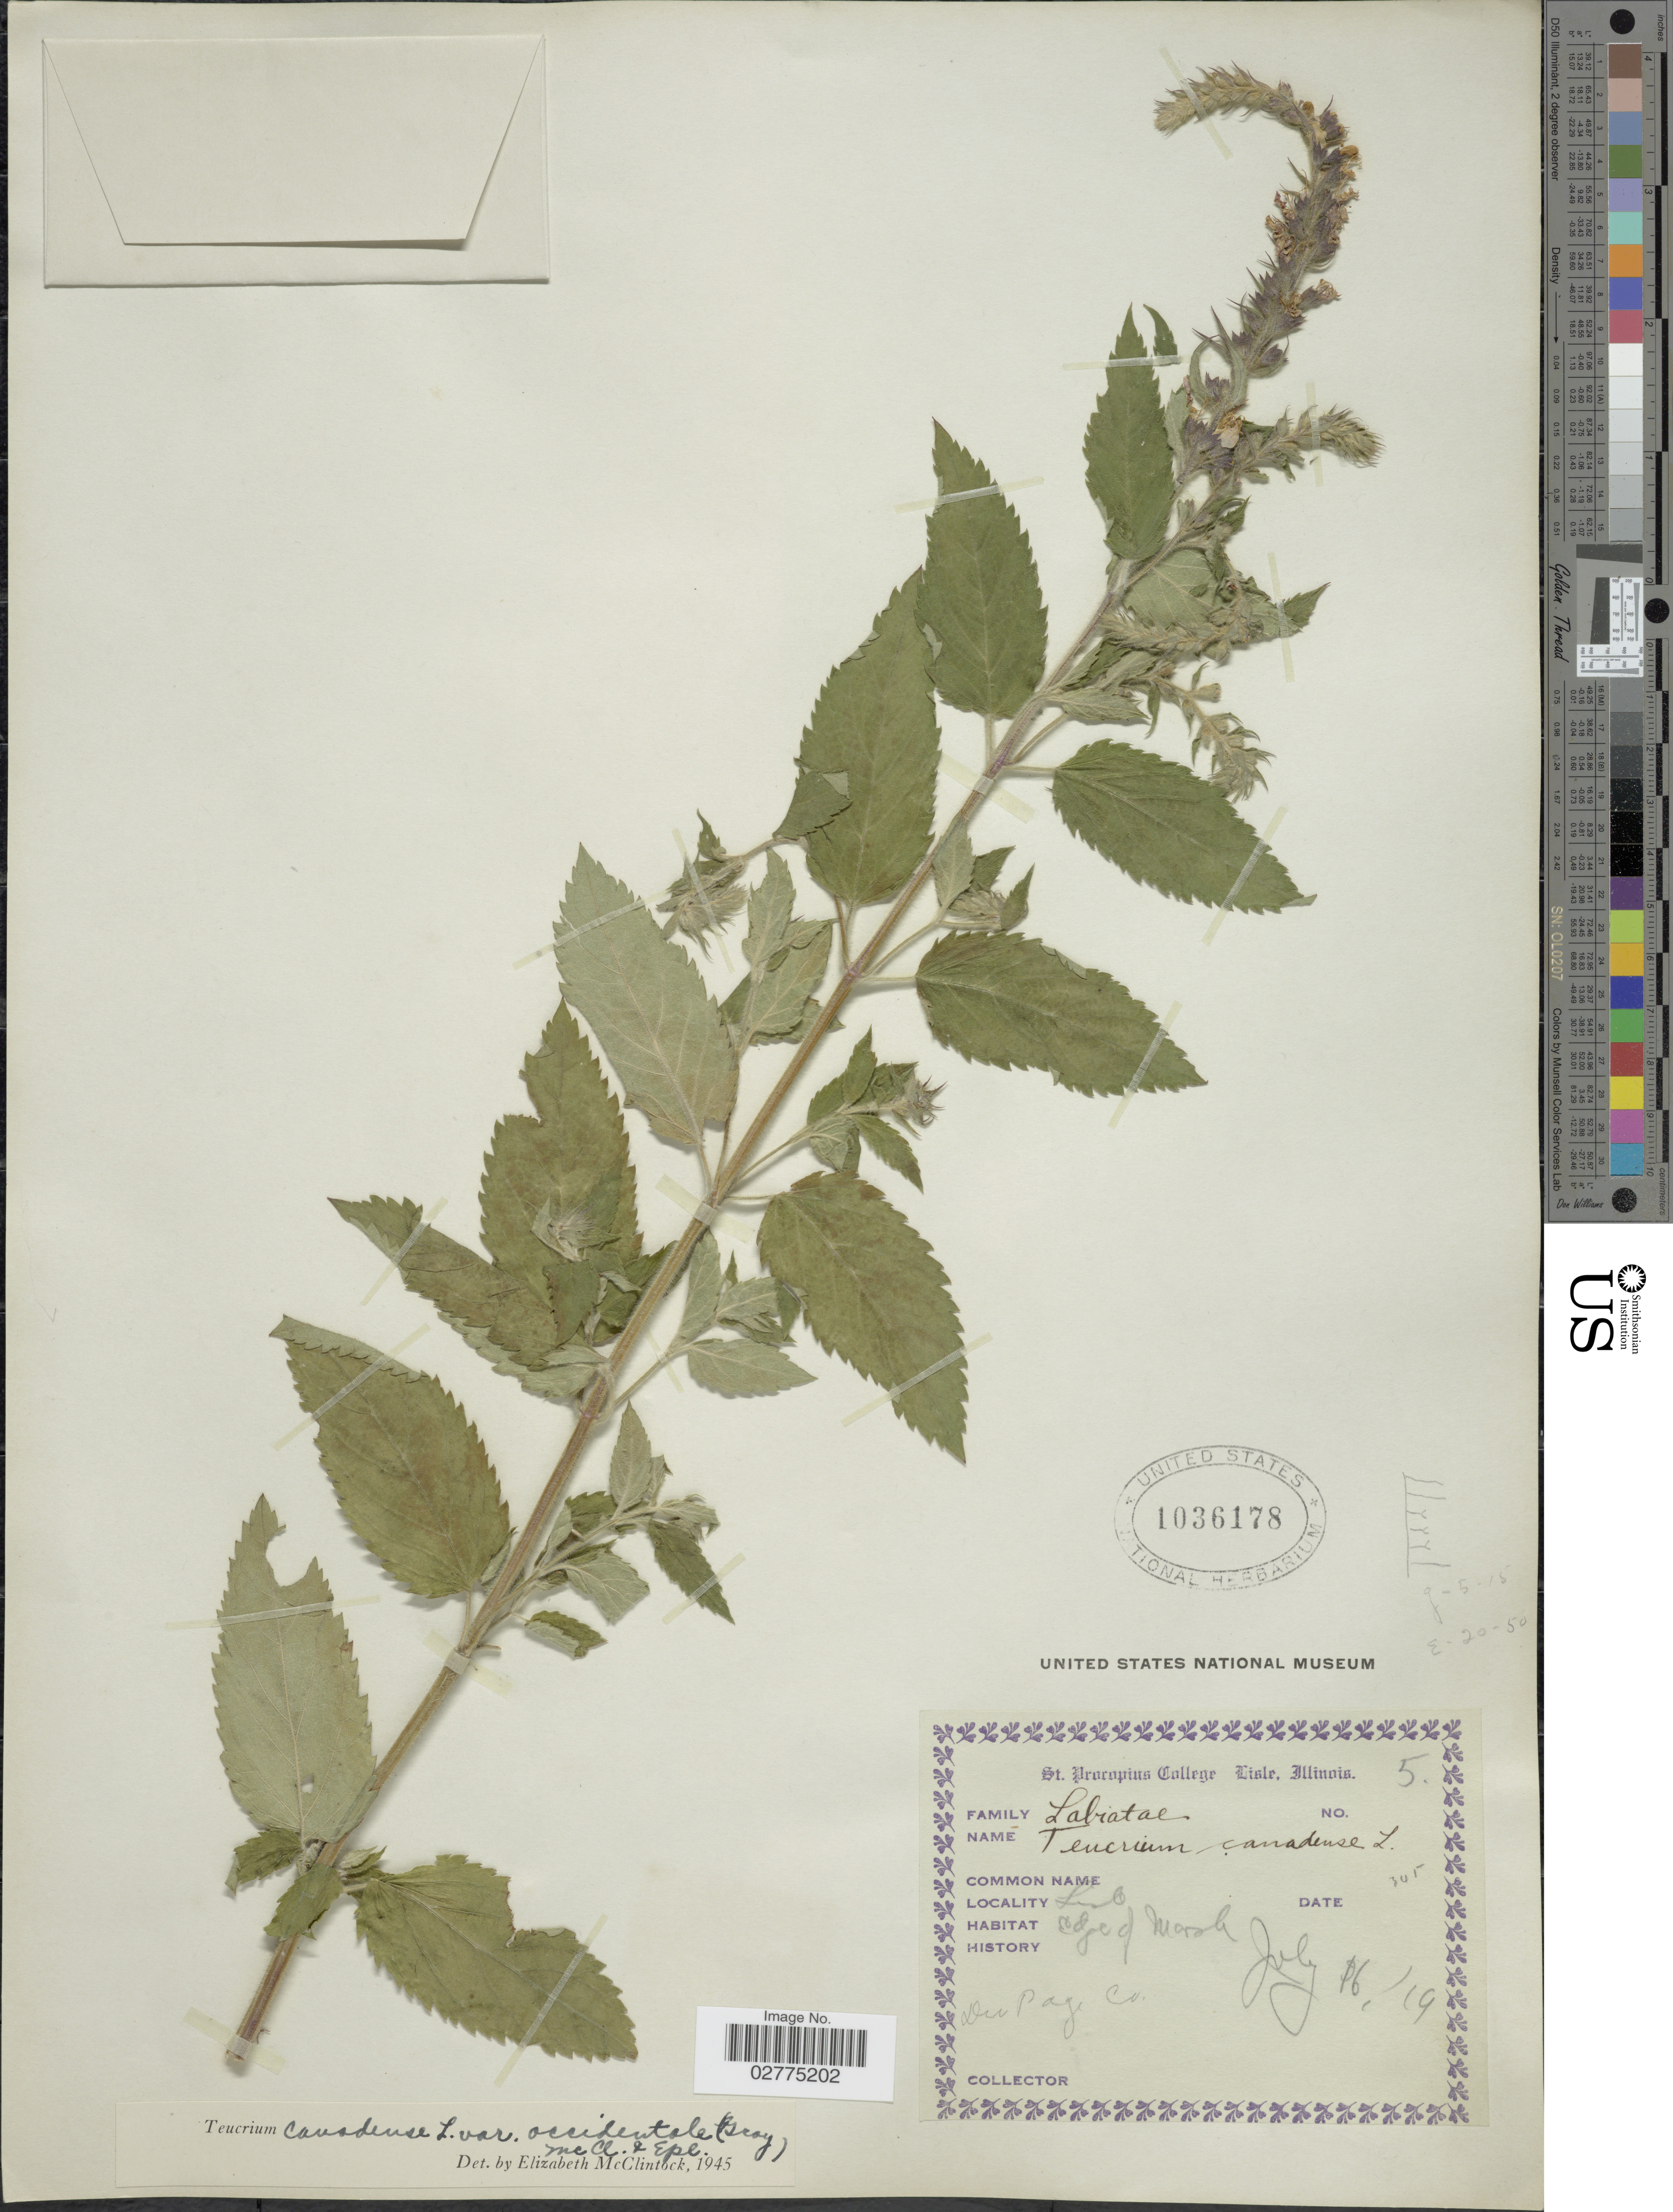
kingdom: Plantae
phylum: Tracheophyta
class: Magnoliopsida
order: Lamiales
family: Lamiaceae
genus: Teucrium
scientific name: Teucrium canadense var. occidentale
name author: (A. Gray) E. M. McClint. & Epling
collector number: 5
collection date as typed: Transcribed d/m/y: 16/7/19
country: United States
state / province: Illinois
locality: Lisle, Edge of marsh, DuPage Co.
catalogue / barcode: US 1036178